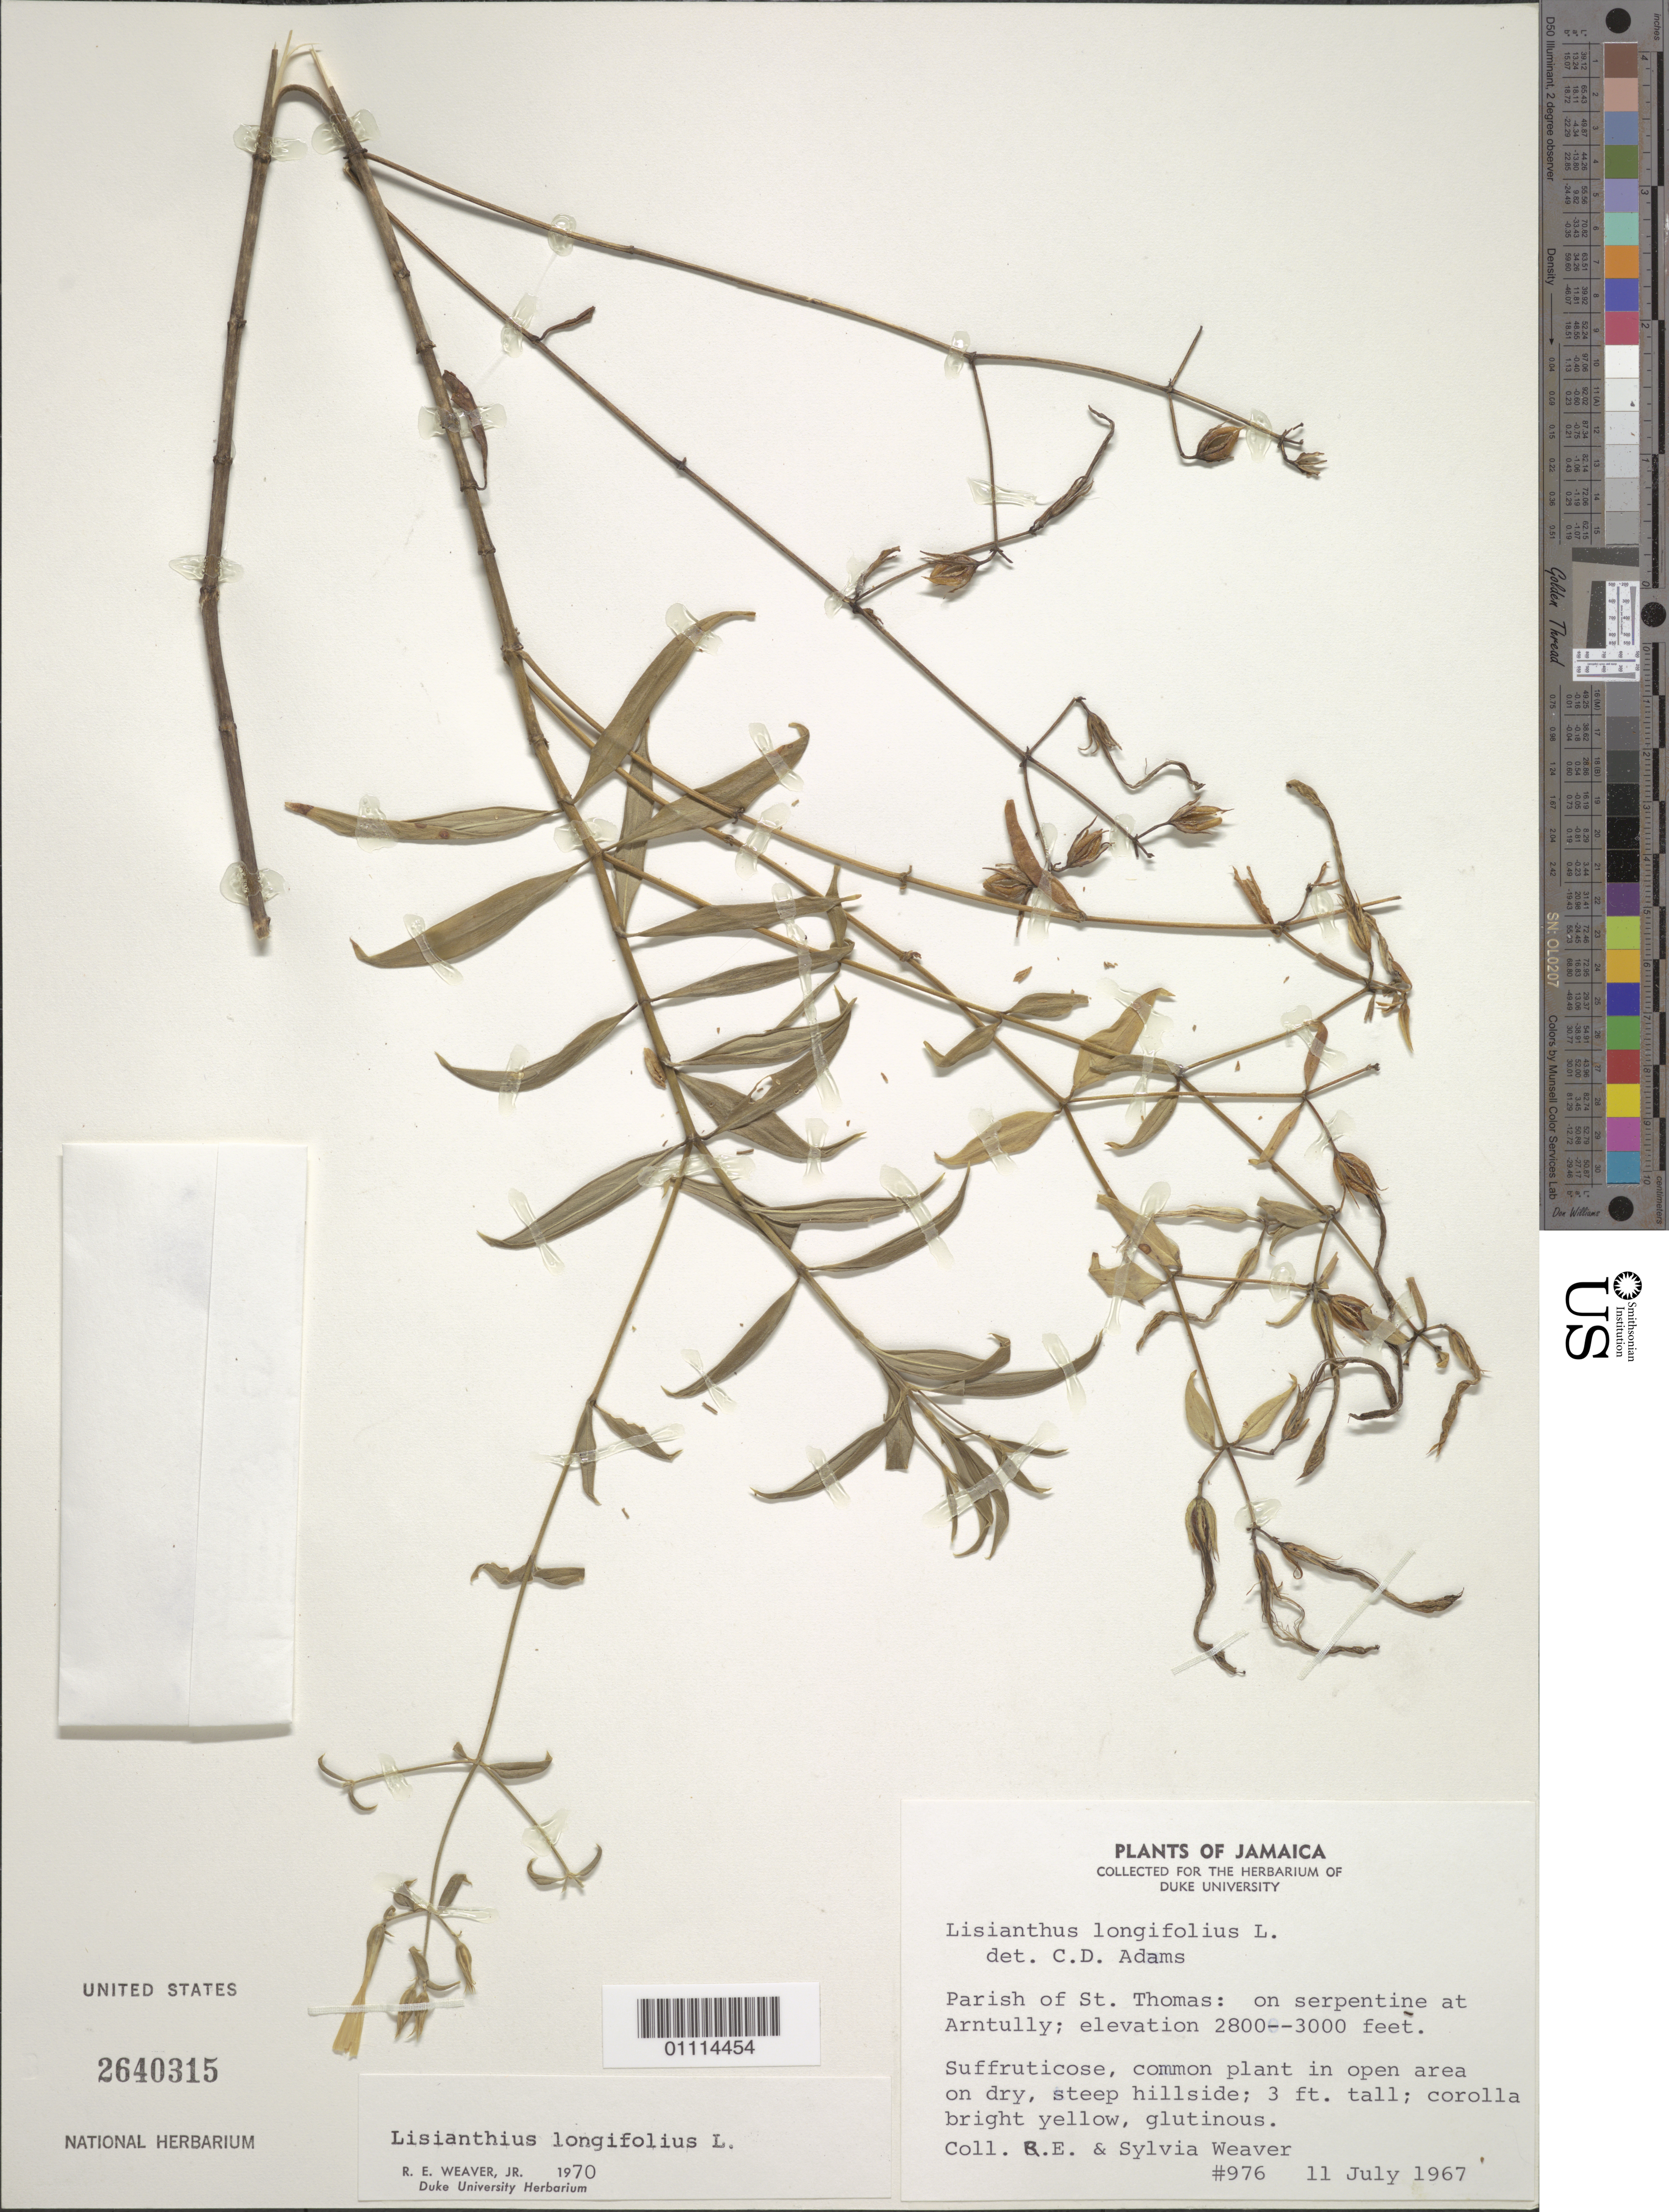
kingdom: Plantae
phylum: Tracheophyta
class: Magnoliopsida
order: Gentianales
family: Gentianaceae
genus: Lisianthius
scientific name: Lisianthius longifolius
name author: L.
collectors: R. Weaver Jr. & S. Weaver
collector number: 976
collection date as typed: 11 Jul 1967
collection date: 1967-07-11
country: Jamaica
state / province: Saint Thomas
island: Jamaica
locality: On serpentine at Arntully. Common plant in open area on dry, steep hillside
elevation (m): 853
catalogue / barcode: US 2640315